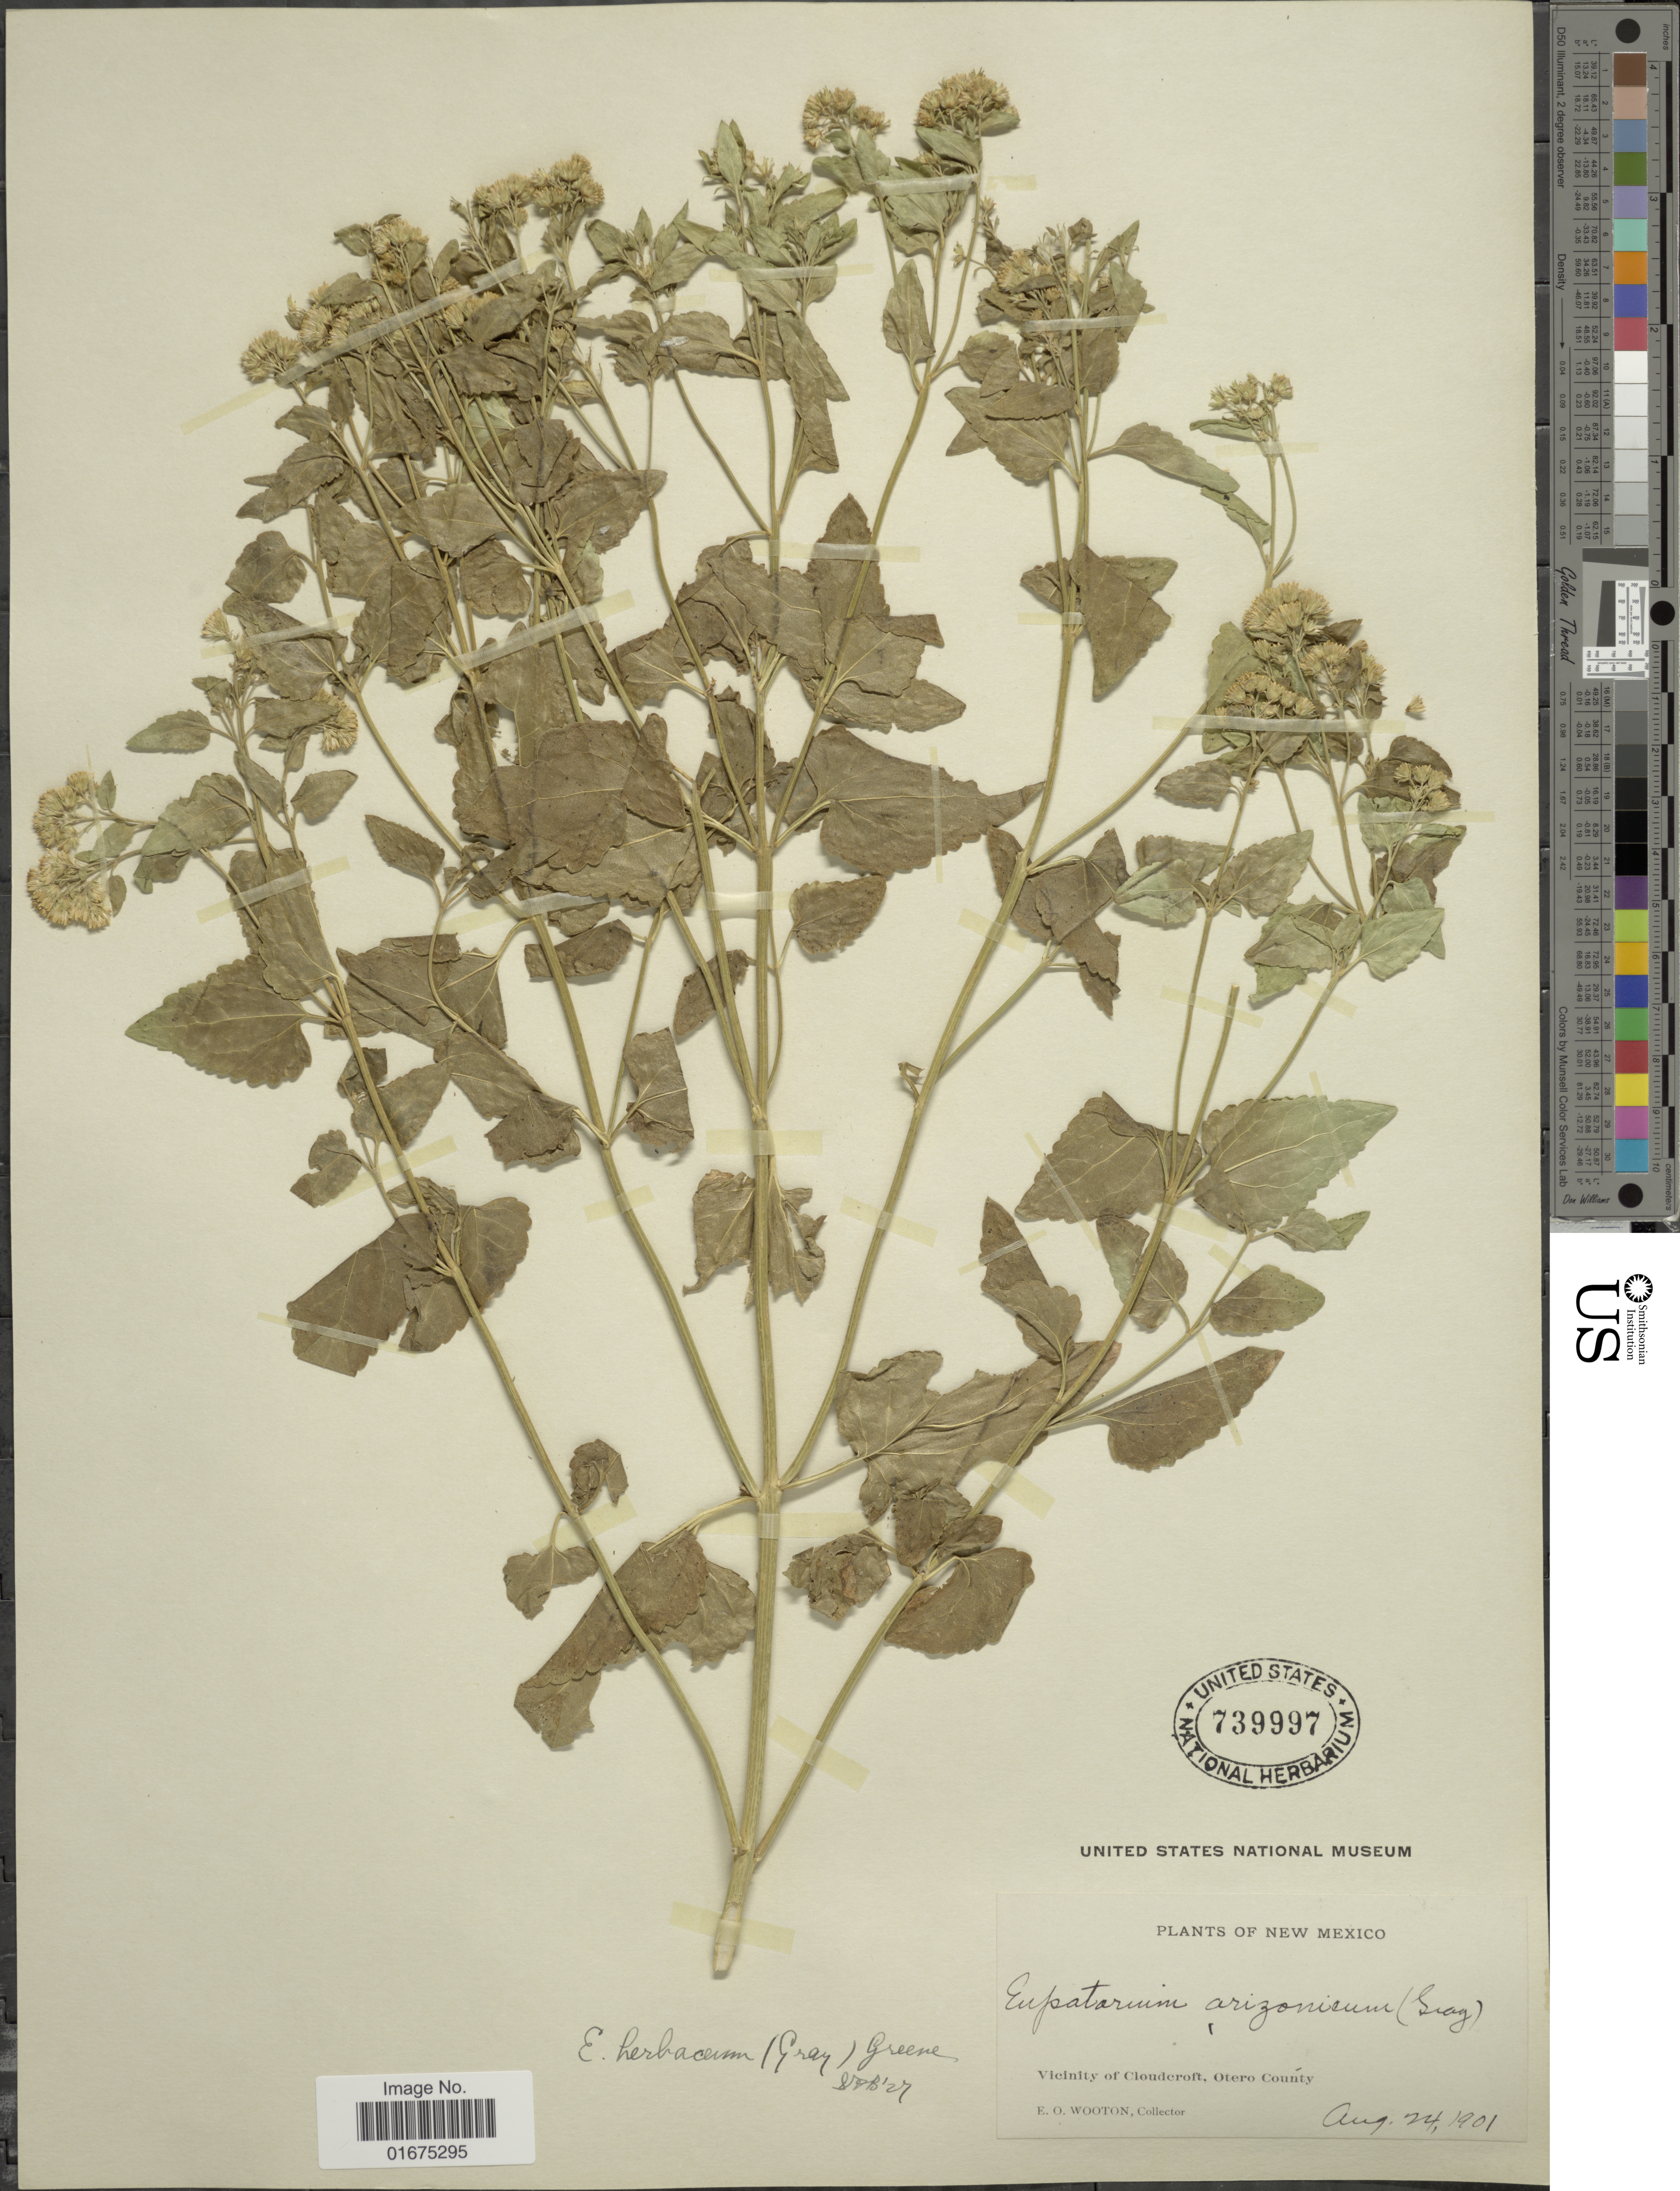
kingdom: Plantae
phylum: Tracheophyta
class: Magnoliopsida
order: Asterales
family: Asteraceae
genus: Ageratina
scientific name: Ageratina herbacea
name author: (A. Gray) R.M. King & H. Rob.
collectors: E. O. Wooton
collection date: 1901-08-24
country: United States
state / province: New Mexico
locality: Vicinity of Clouderoft, Otero County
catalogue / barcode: US 739997